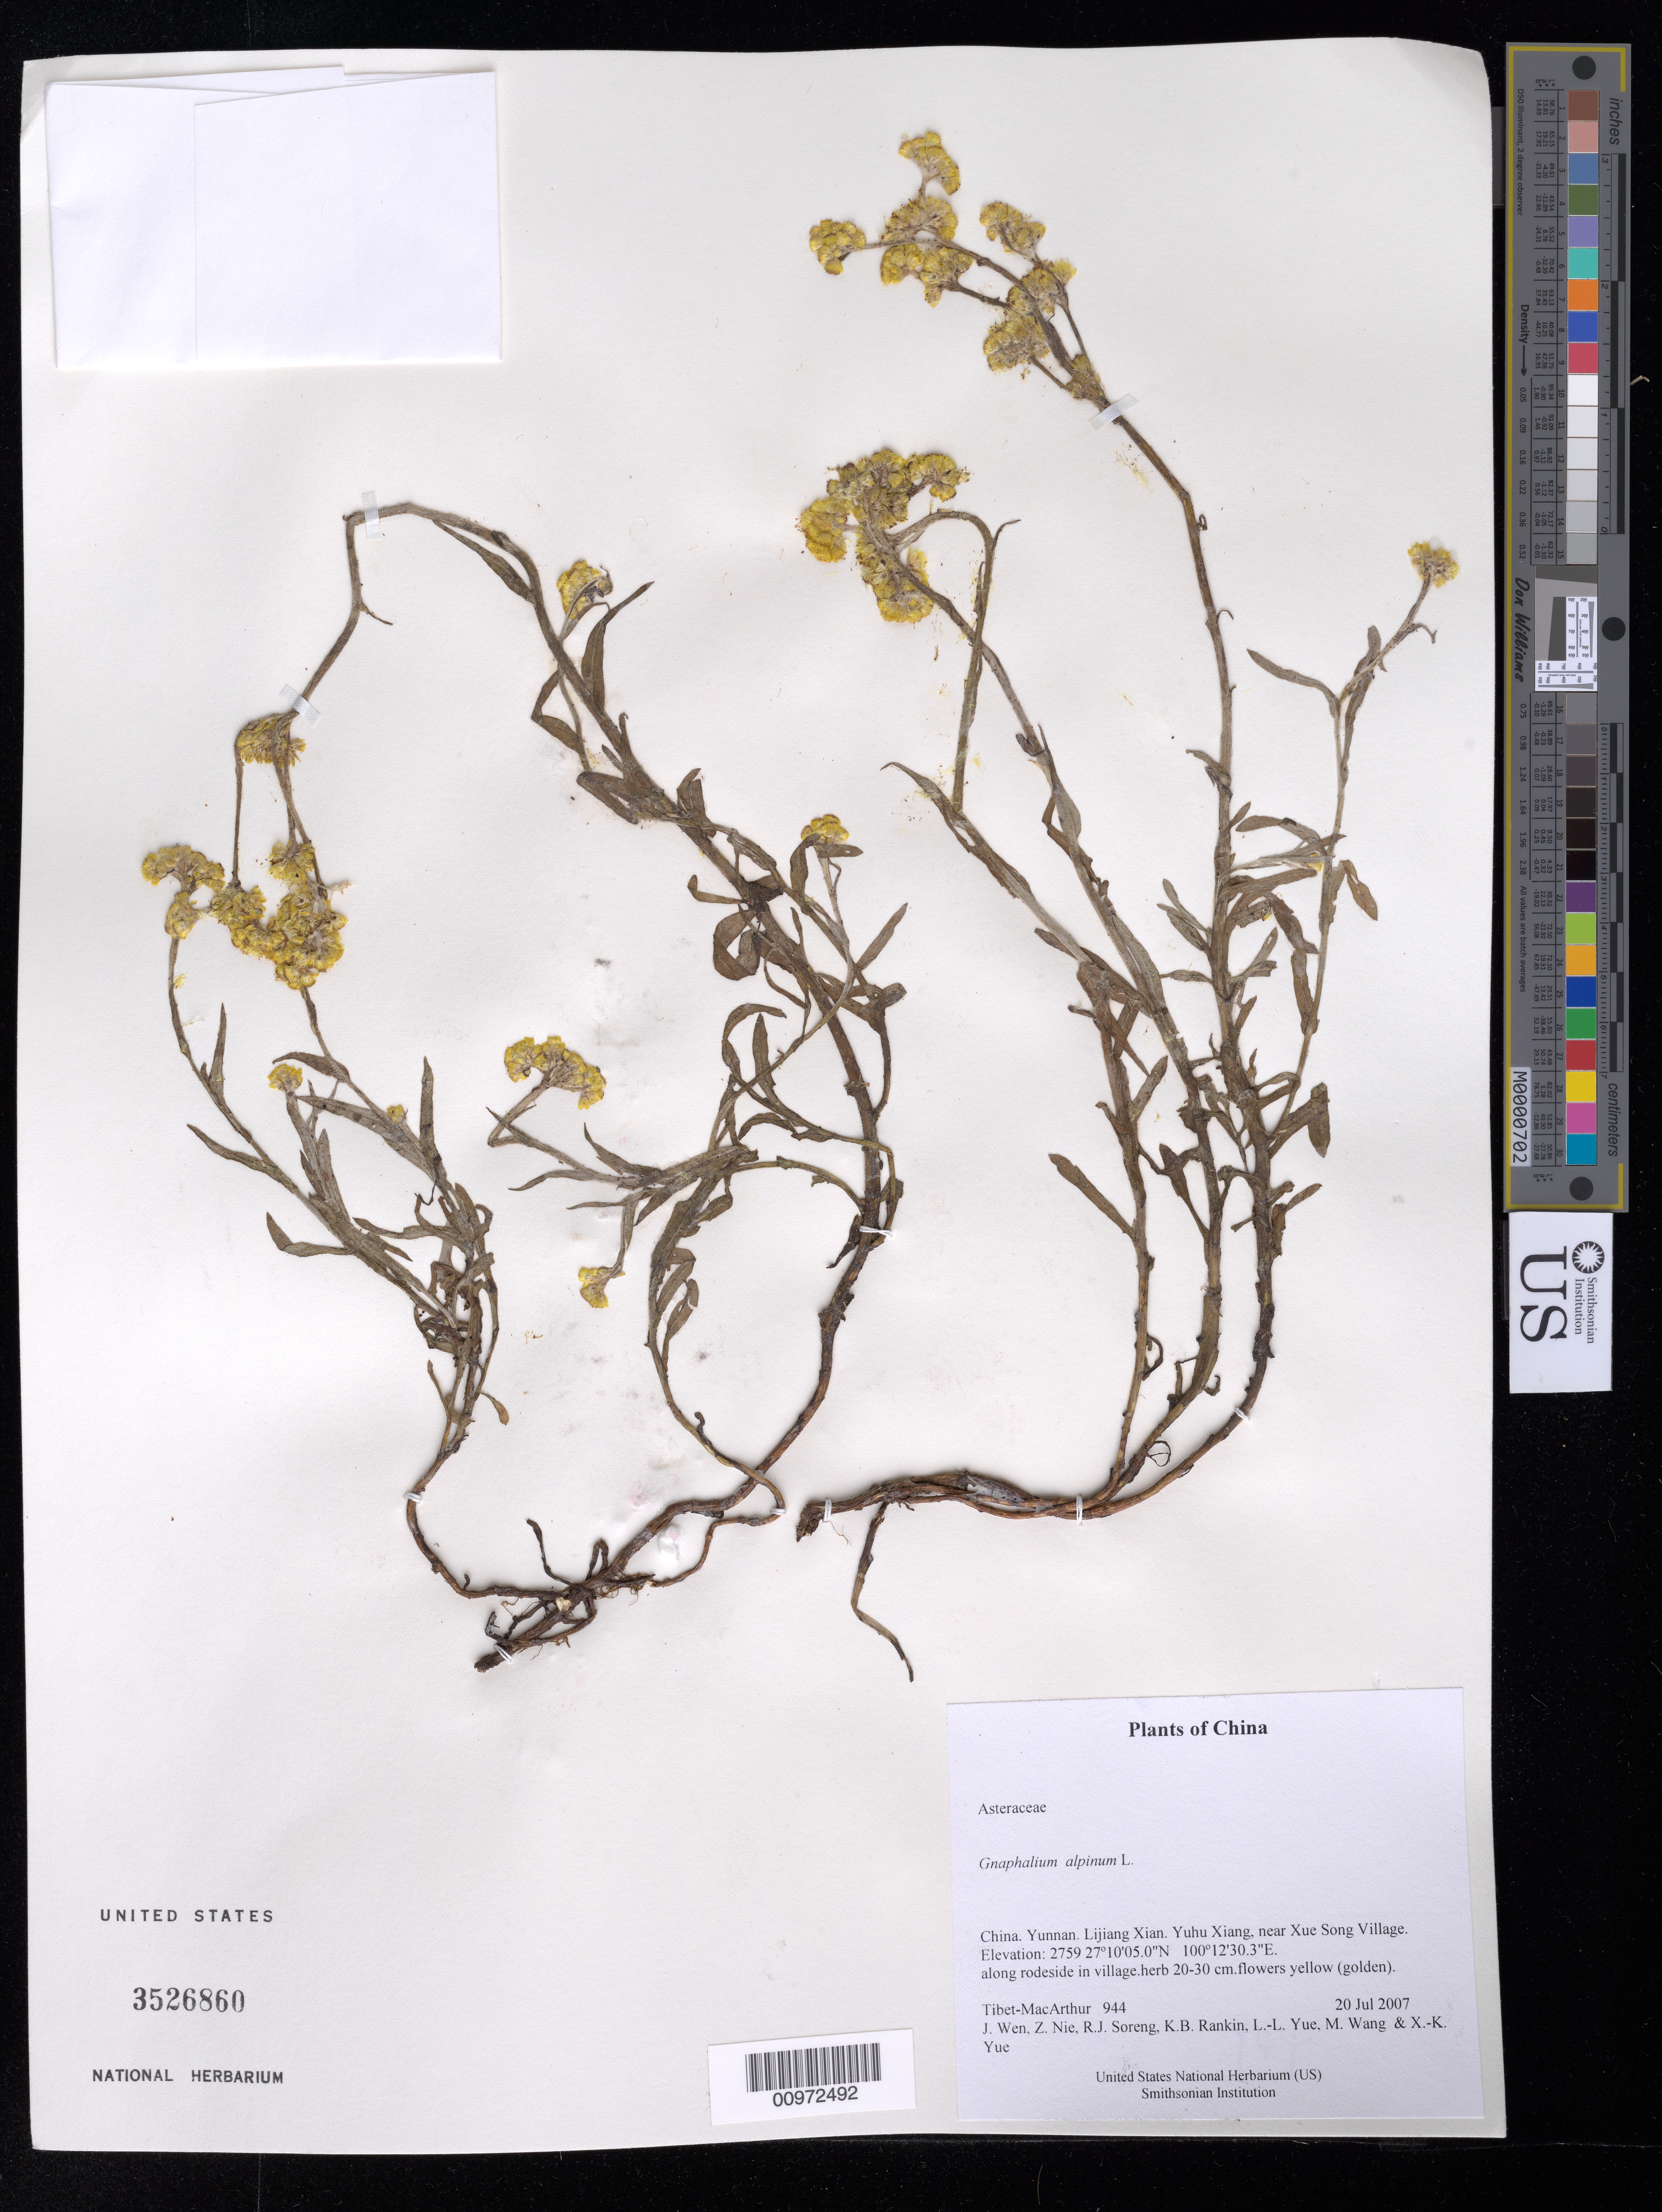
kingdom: Plantae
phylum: Tracheophyta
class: Magnoliopsida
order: Asterales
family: Asteraceae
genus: Gnaphalium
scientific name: Gnaphalium alpinum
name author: L.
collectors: Tibet-MacArthur, J. Wen, Z. Nie, R. J. Soreng, K. Rankin, L. Yue, M. Wang & X. Yue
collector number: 944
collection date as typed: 20 Jul 2007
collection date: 2007-07-20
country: China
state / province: Yunnan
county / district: Lijiang Xian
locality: Yuhu Xiang, near Xue Song Village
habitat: along rodeside in village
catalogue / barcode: US 3526860